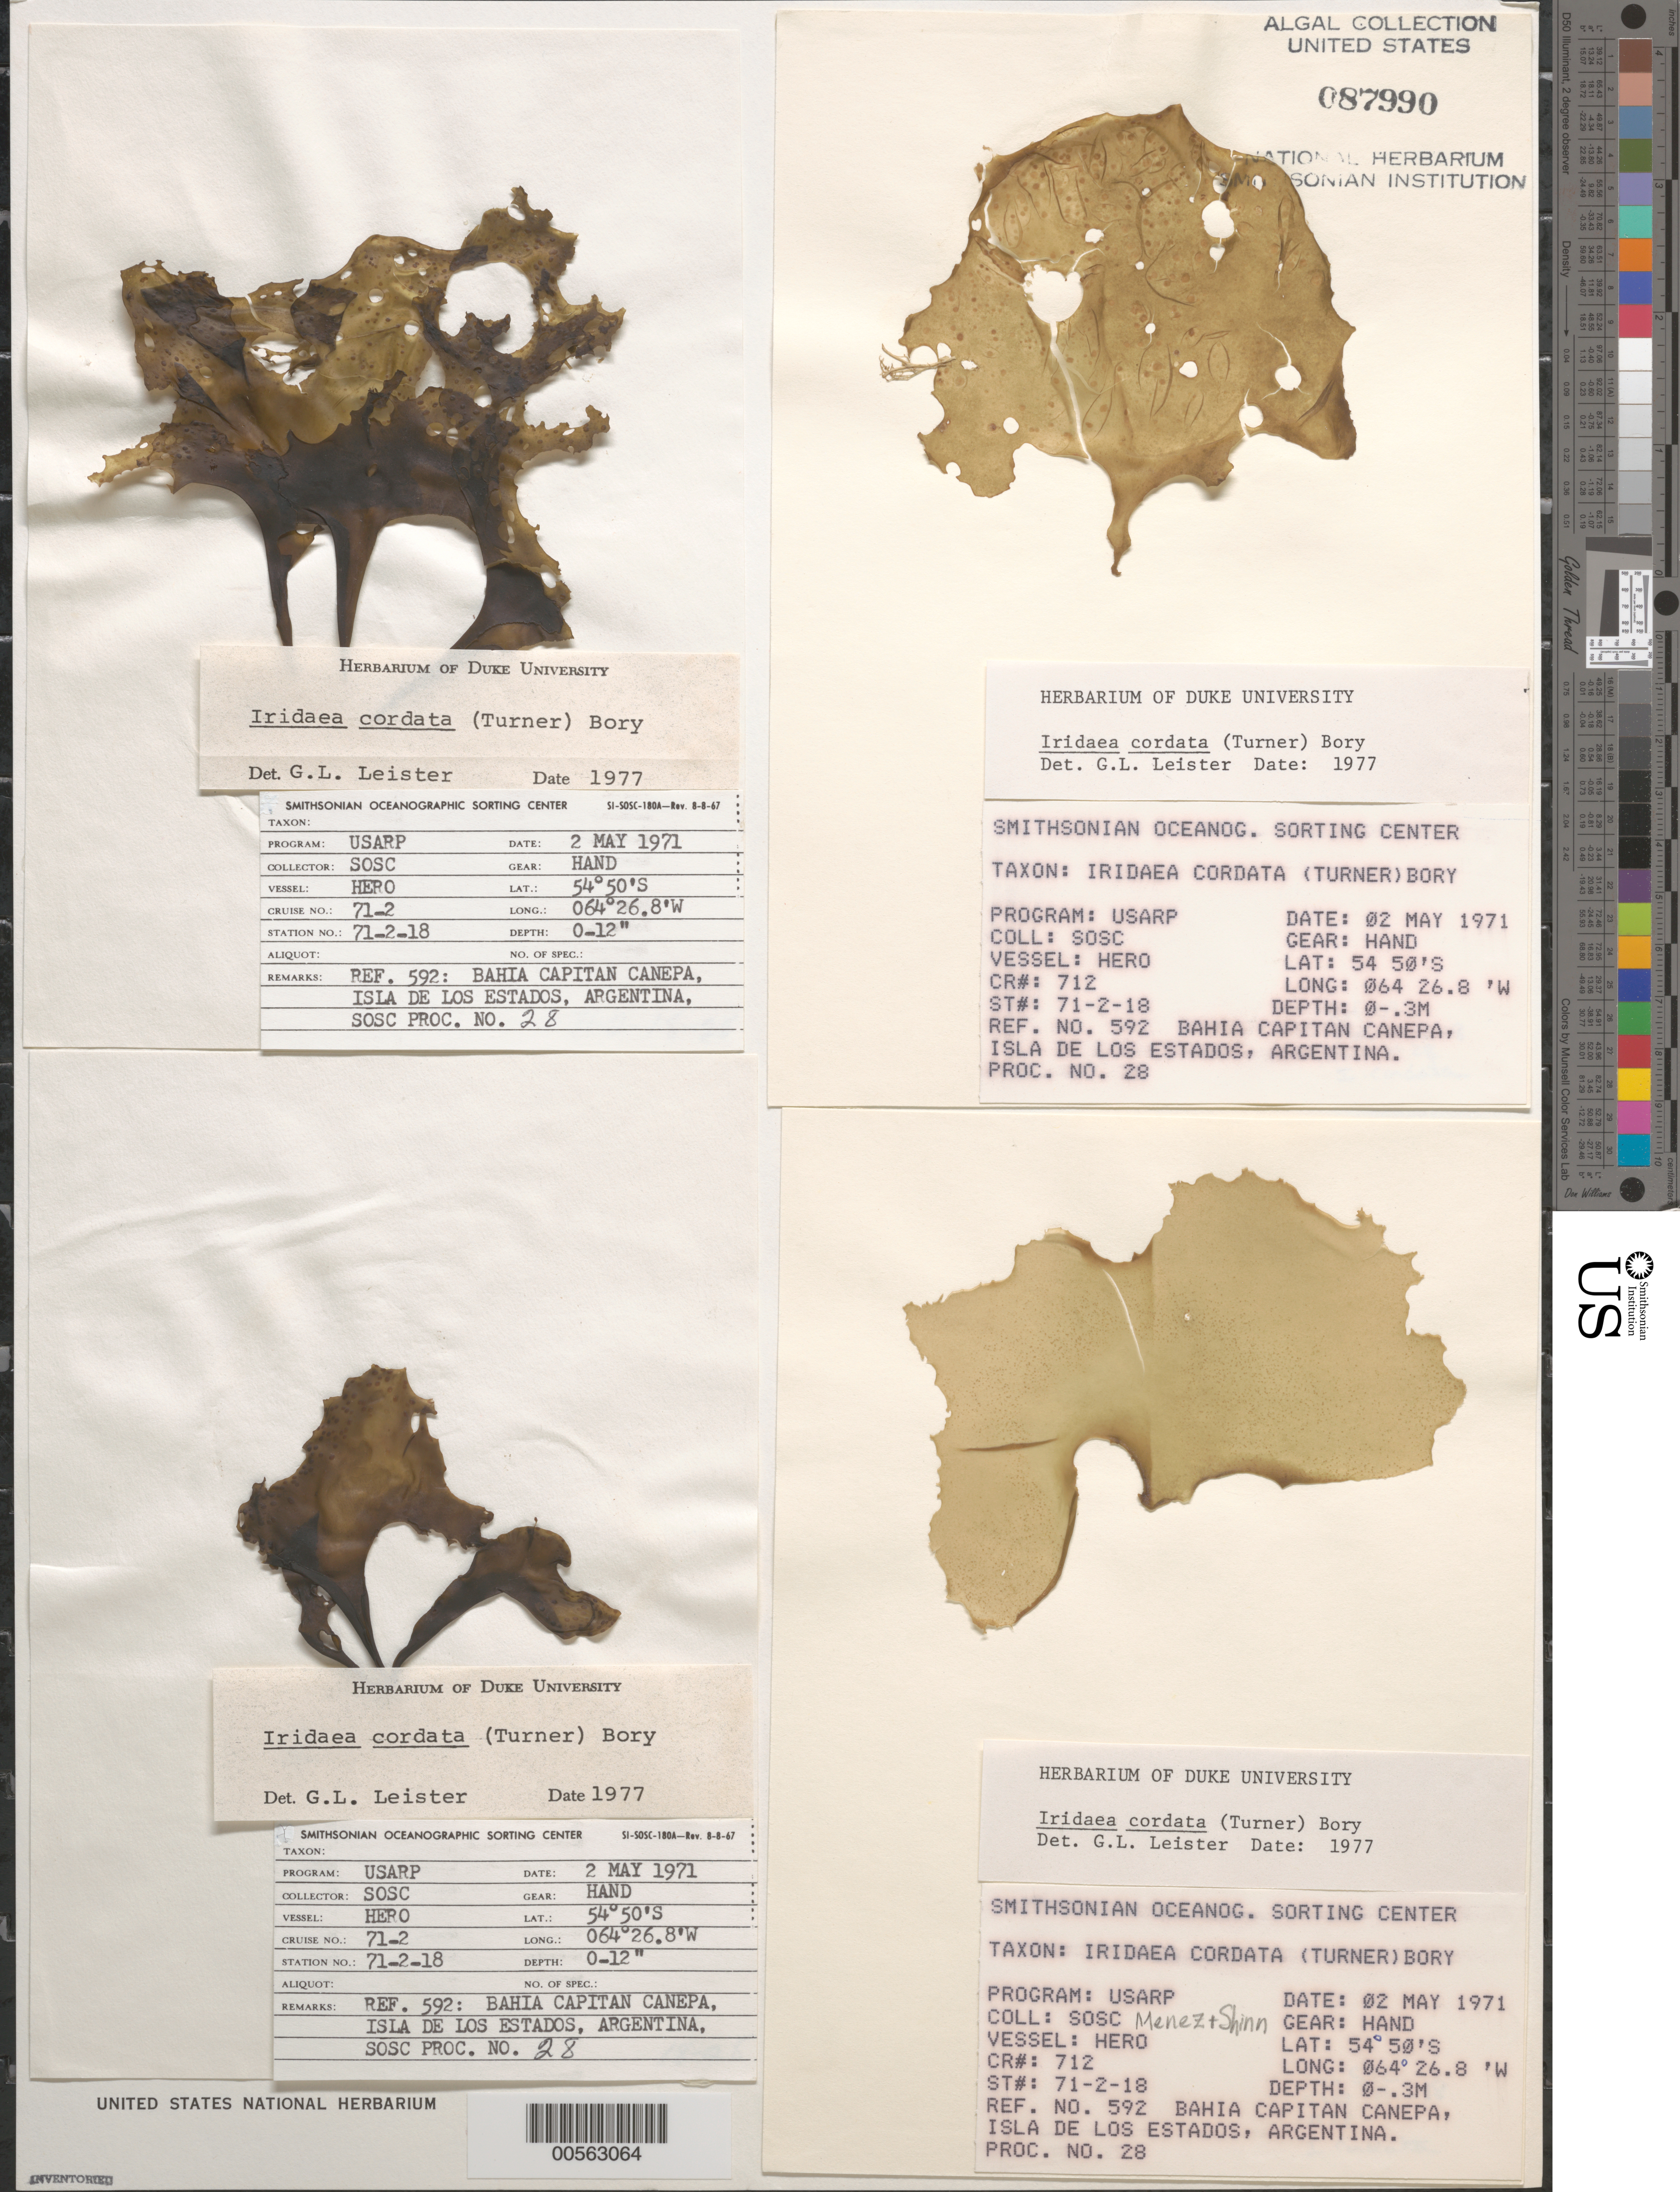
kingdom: Plantae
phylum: Rhodophyta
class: Florideophyceae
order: Gigartinales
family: Gigartinaceae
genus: Iridaea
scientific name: Iridaea cordata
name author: (Turner) Bory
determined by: Leister, G. L.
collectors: Meñez & -. Shinn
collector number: Station 71-2-18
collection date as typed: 02 May 1971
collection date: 1971-05-02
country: Argentina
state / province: Tierra del Fuego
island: Isla de los Estados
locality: Bahia Capitan Canepa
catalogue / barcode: US 87990